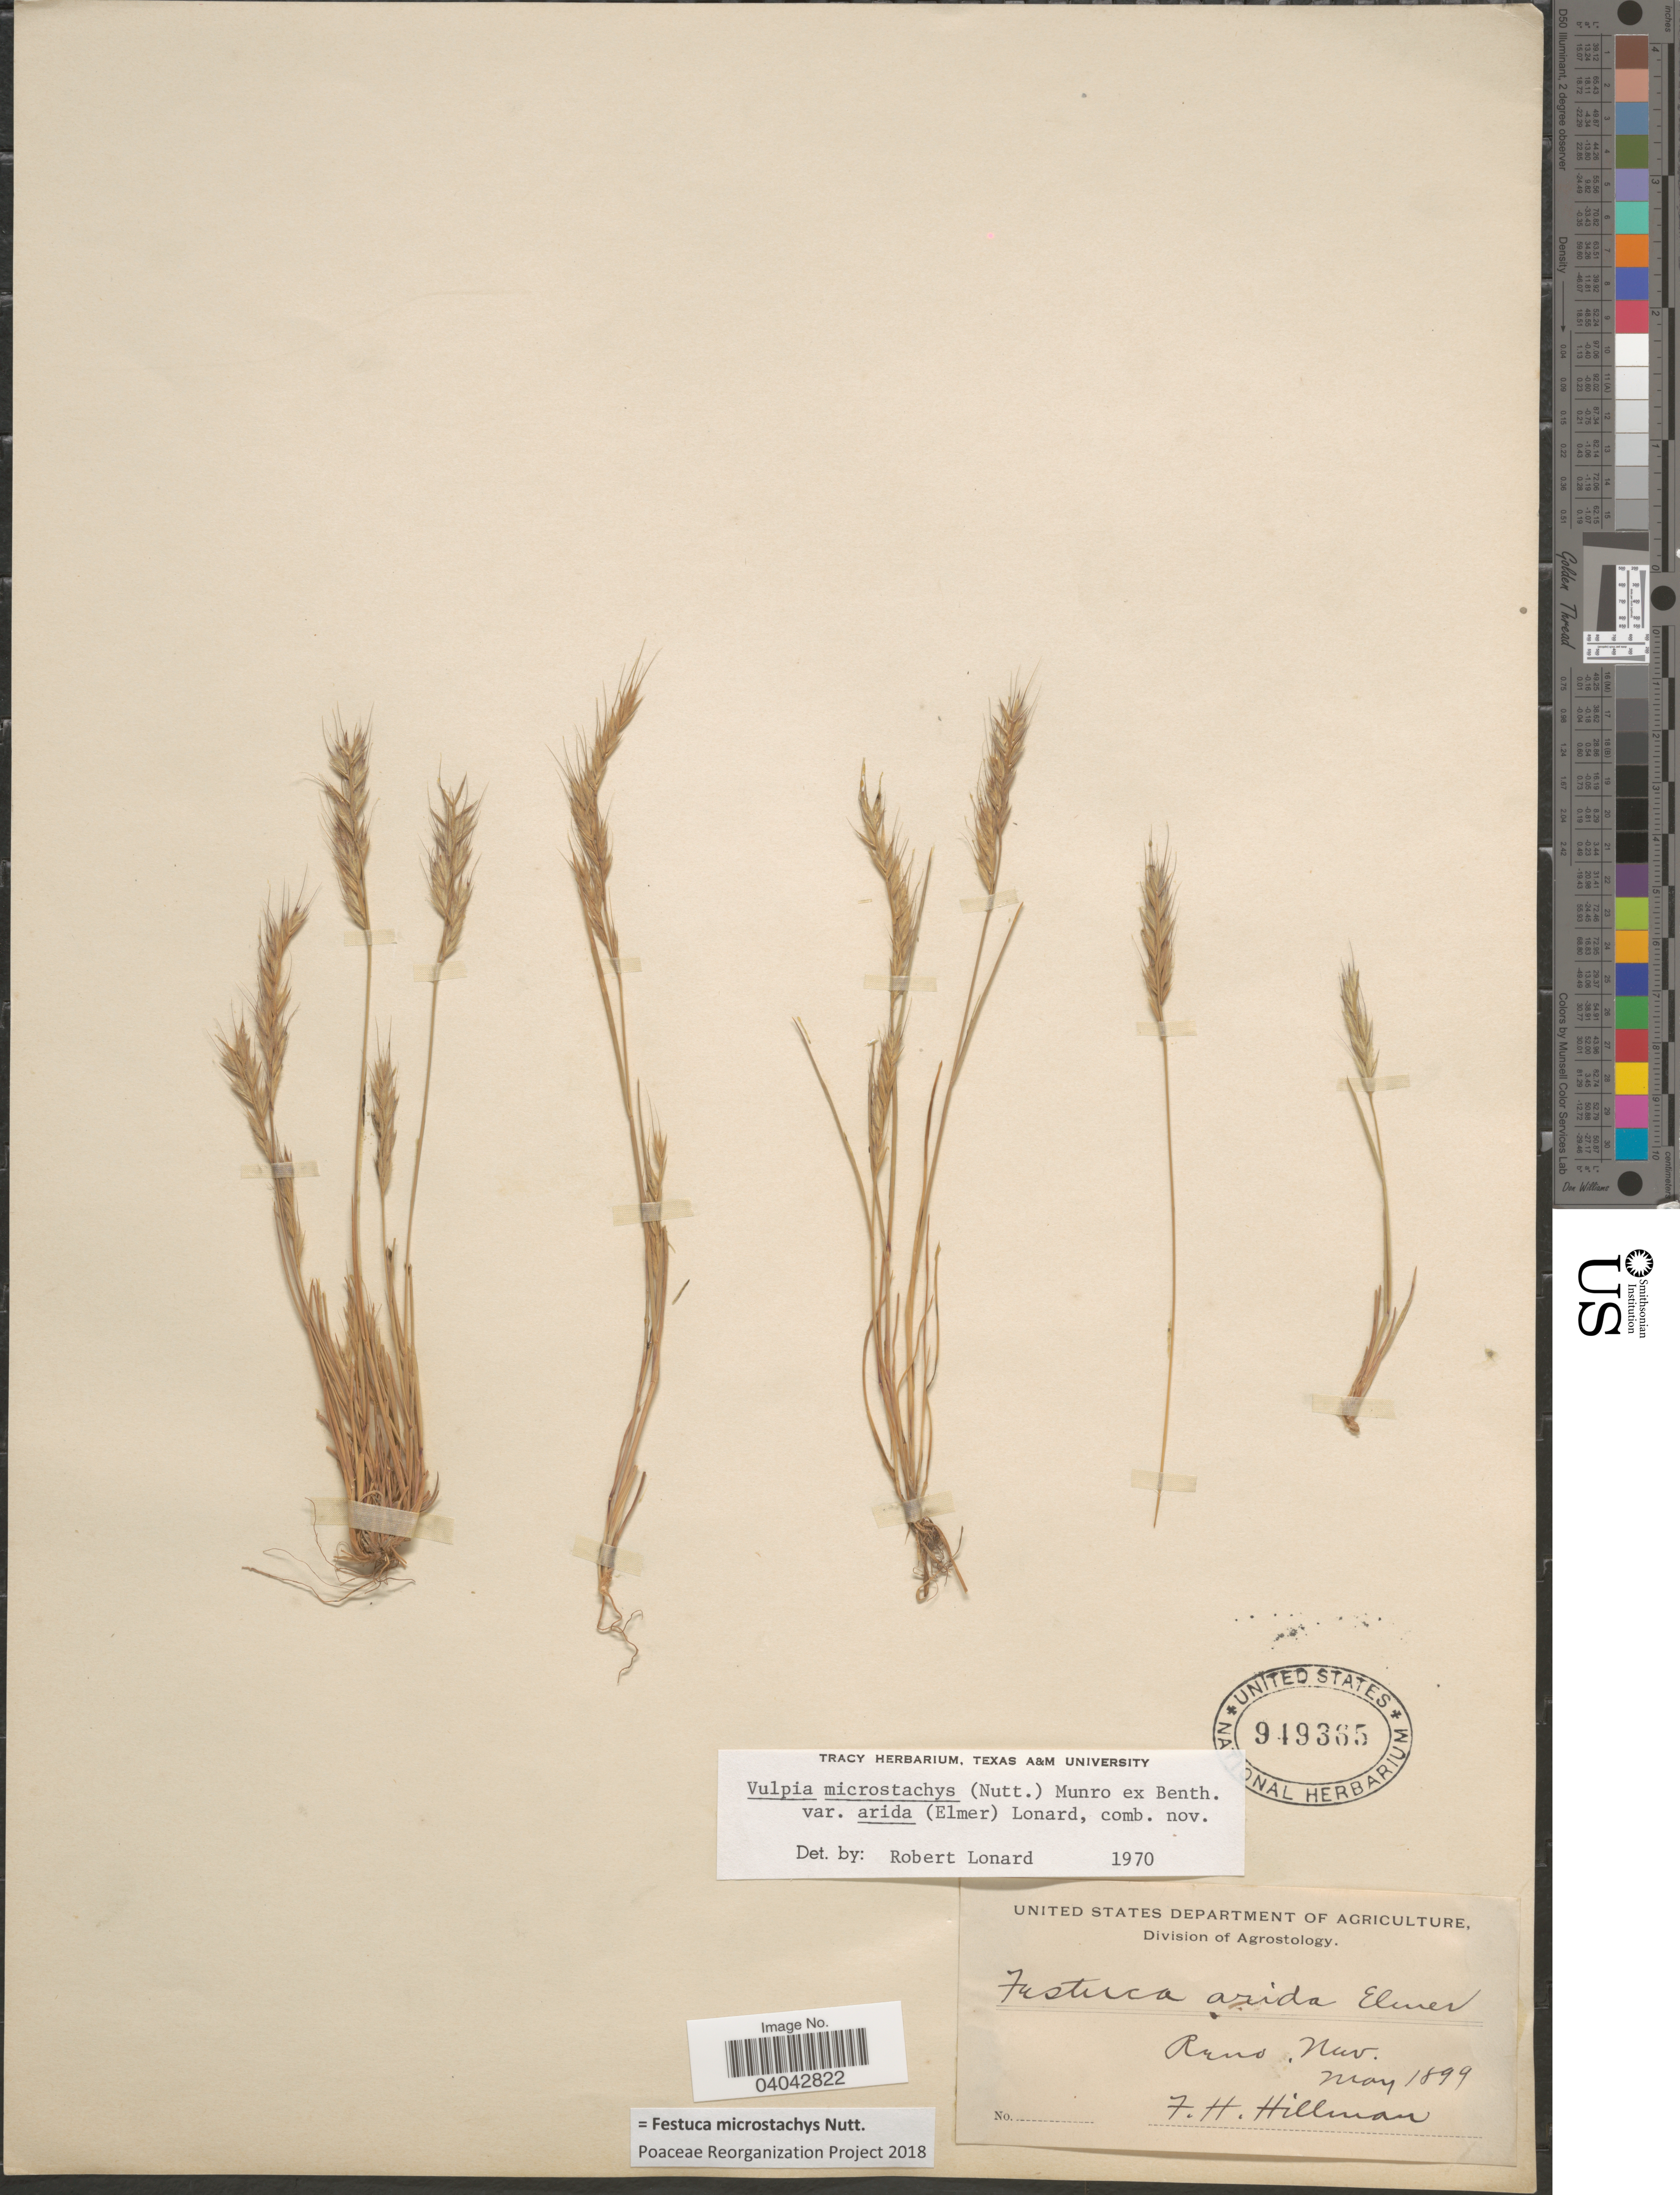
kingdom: Plantae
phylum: Tracheophyta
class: Liliopsida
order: Poales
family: Poaceae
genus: Festuca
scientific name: Festuca microstachys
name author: Nutt.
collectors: F. Hillman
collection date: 1899-05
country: United States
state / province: Nevada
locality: Reno.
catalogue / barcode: US 949365